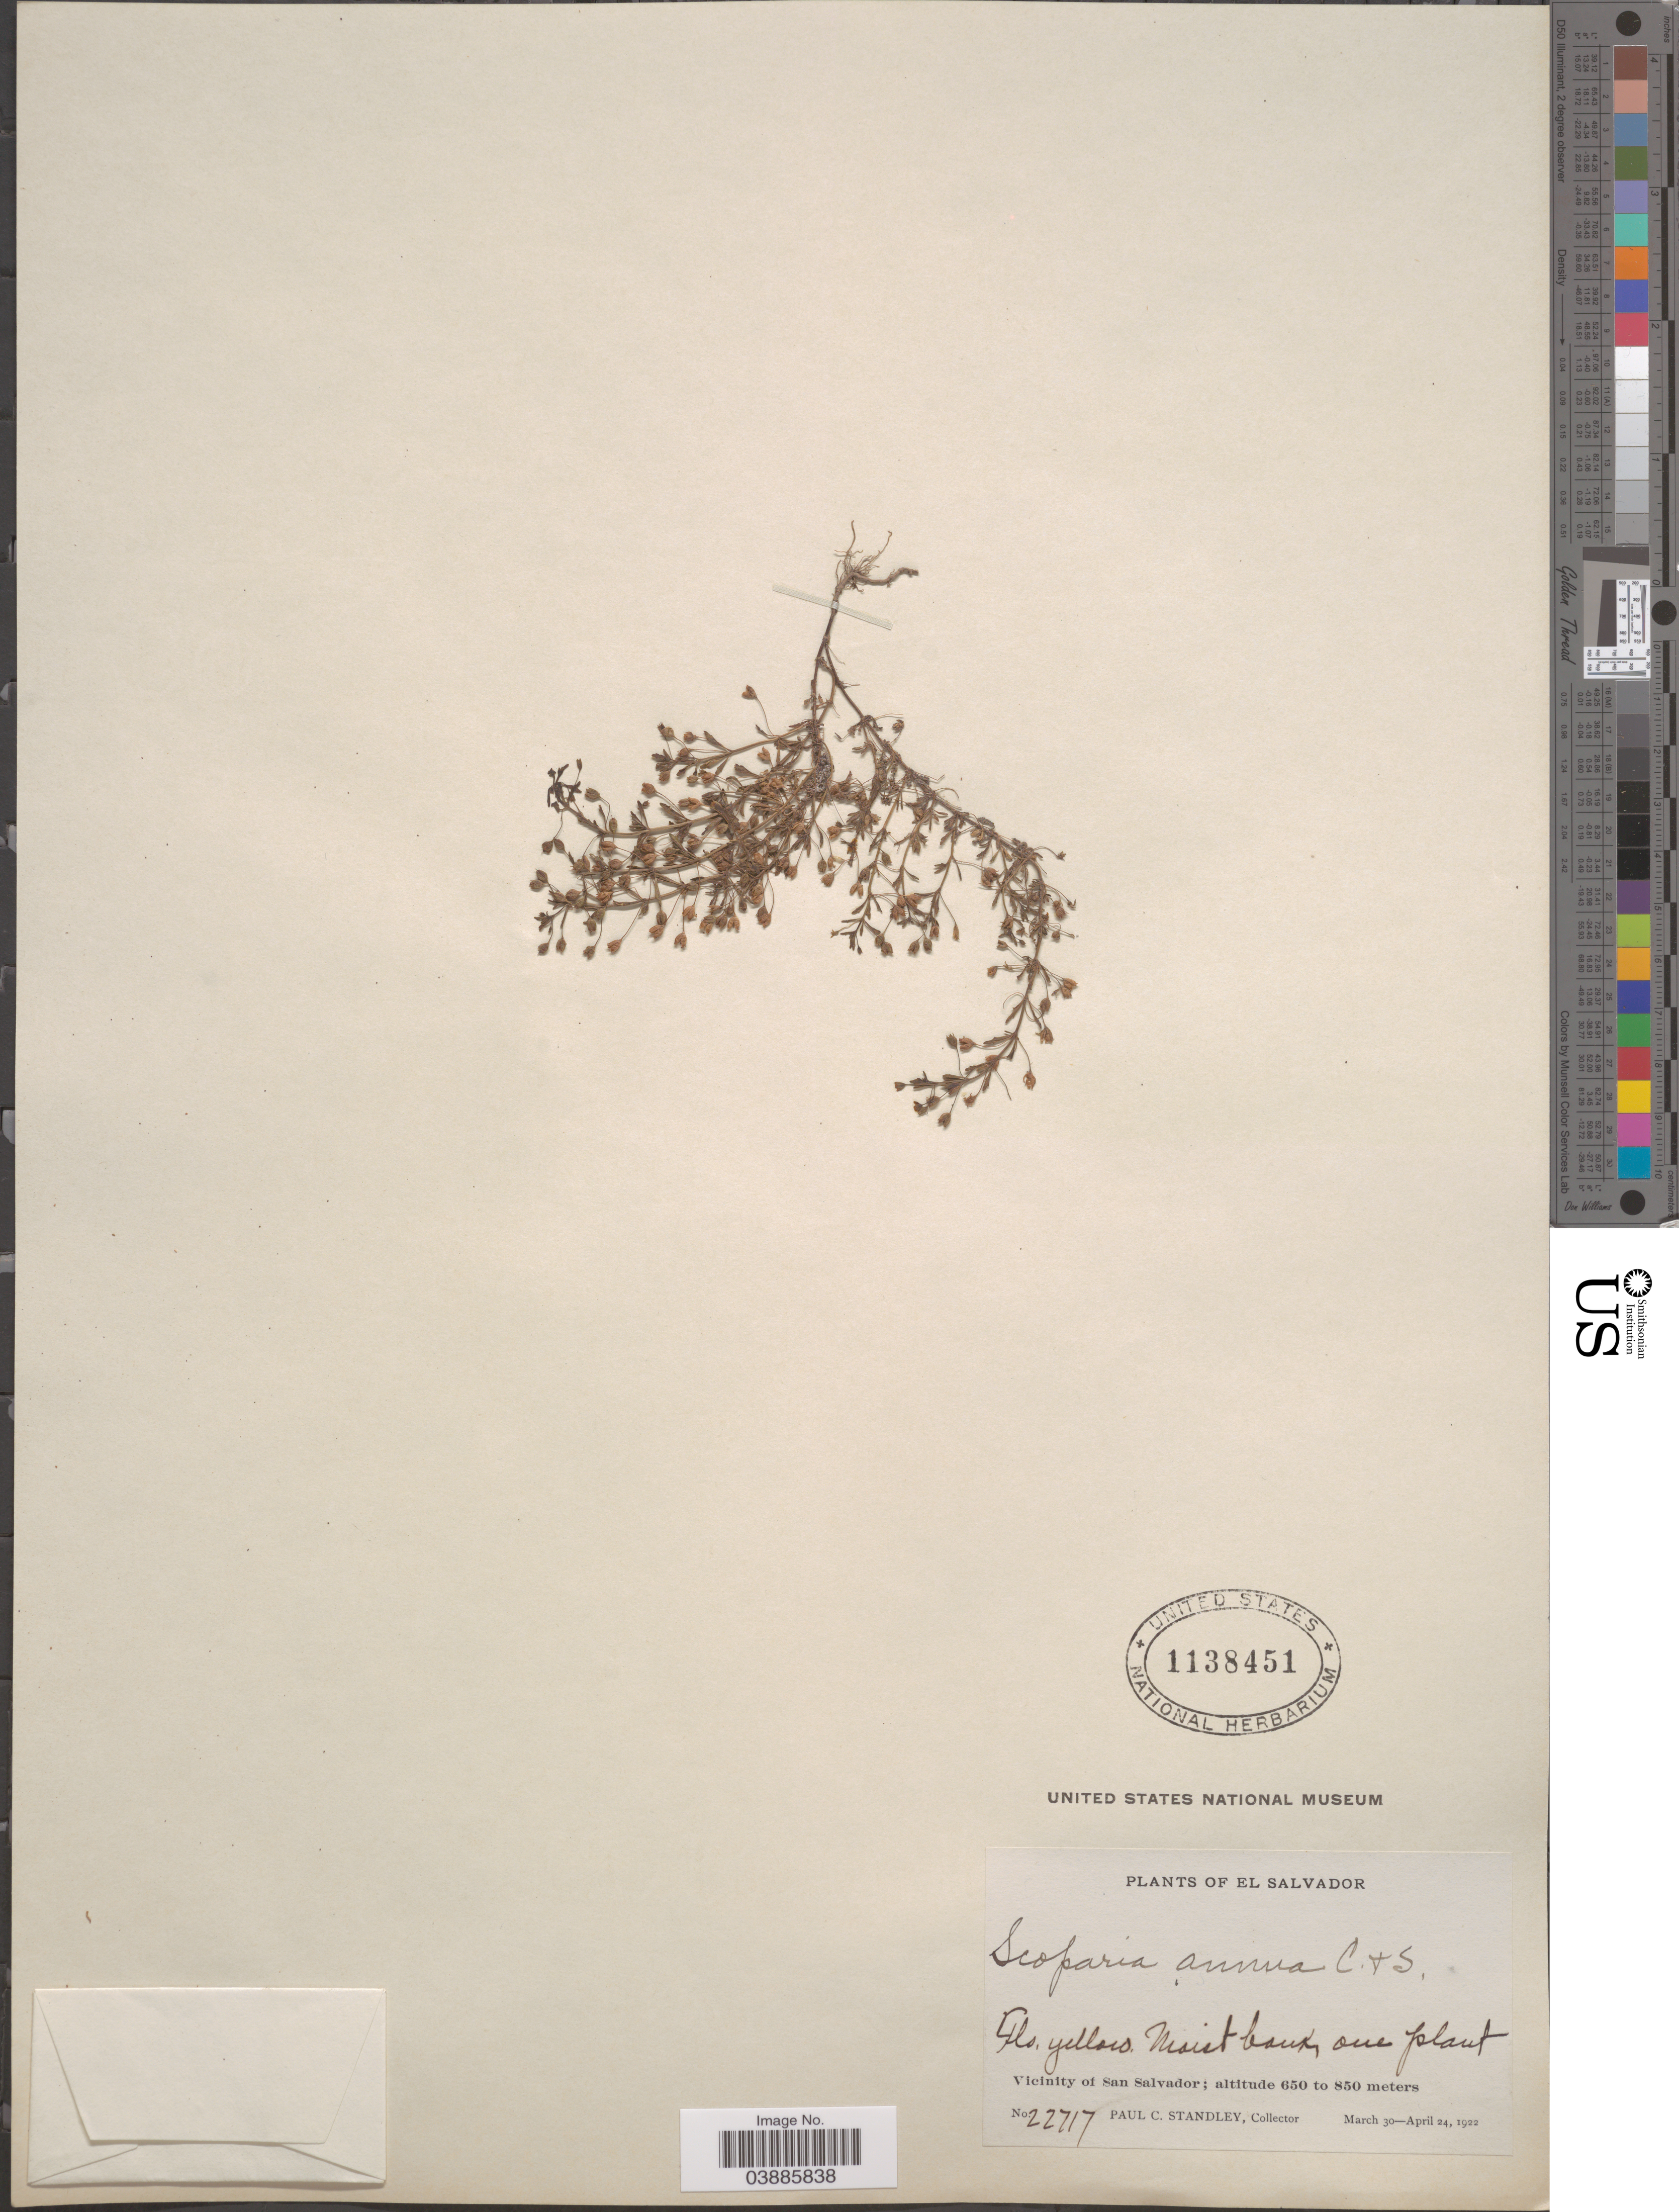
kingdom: Plantae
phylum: Tracheophyta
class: Magnoliopsida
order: Lamiales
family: Plantaginaceae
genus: Scoparia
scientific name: Scoparia annua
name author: Cham. ex Schltdl.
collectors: P. C. Standley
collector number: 22717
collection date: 1922-03-30/1922-04-24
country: El Salvador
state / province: San Salvador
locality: Vicinity of San Salvador.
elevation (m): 650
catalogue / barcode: US 1138451